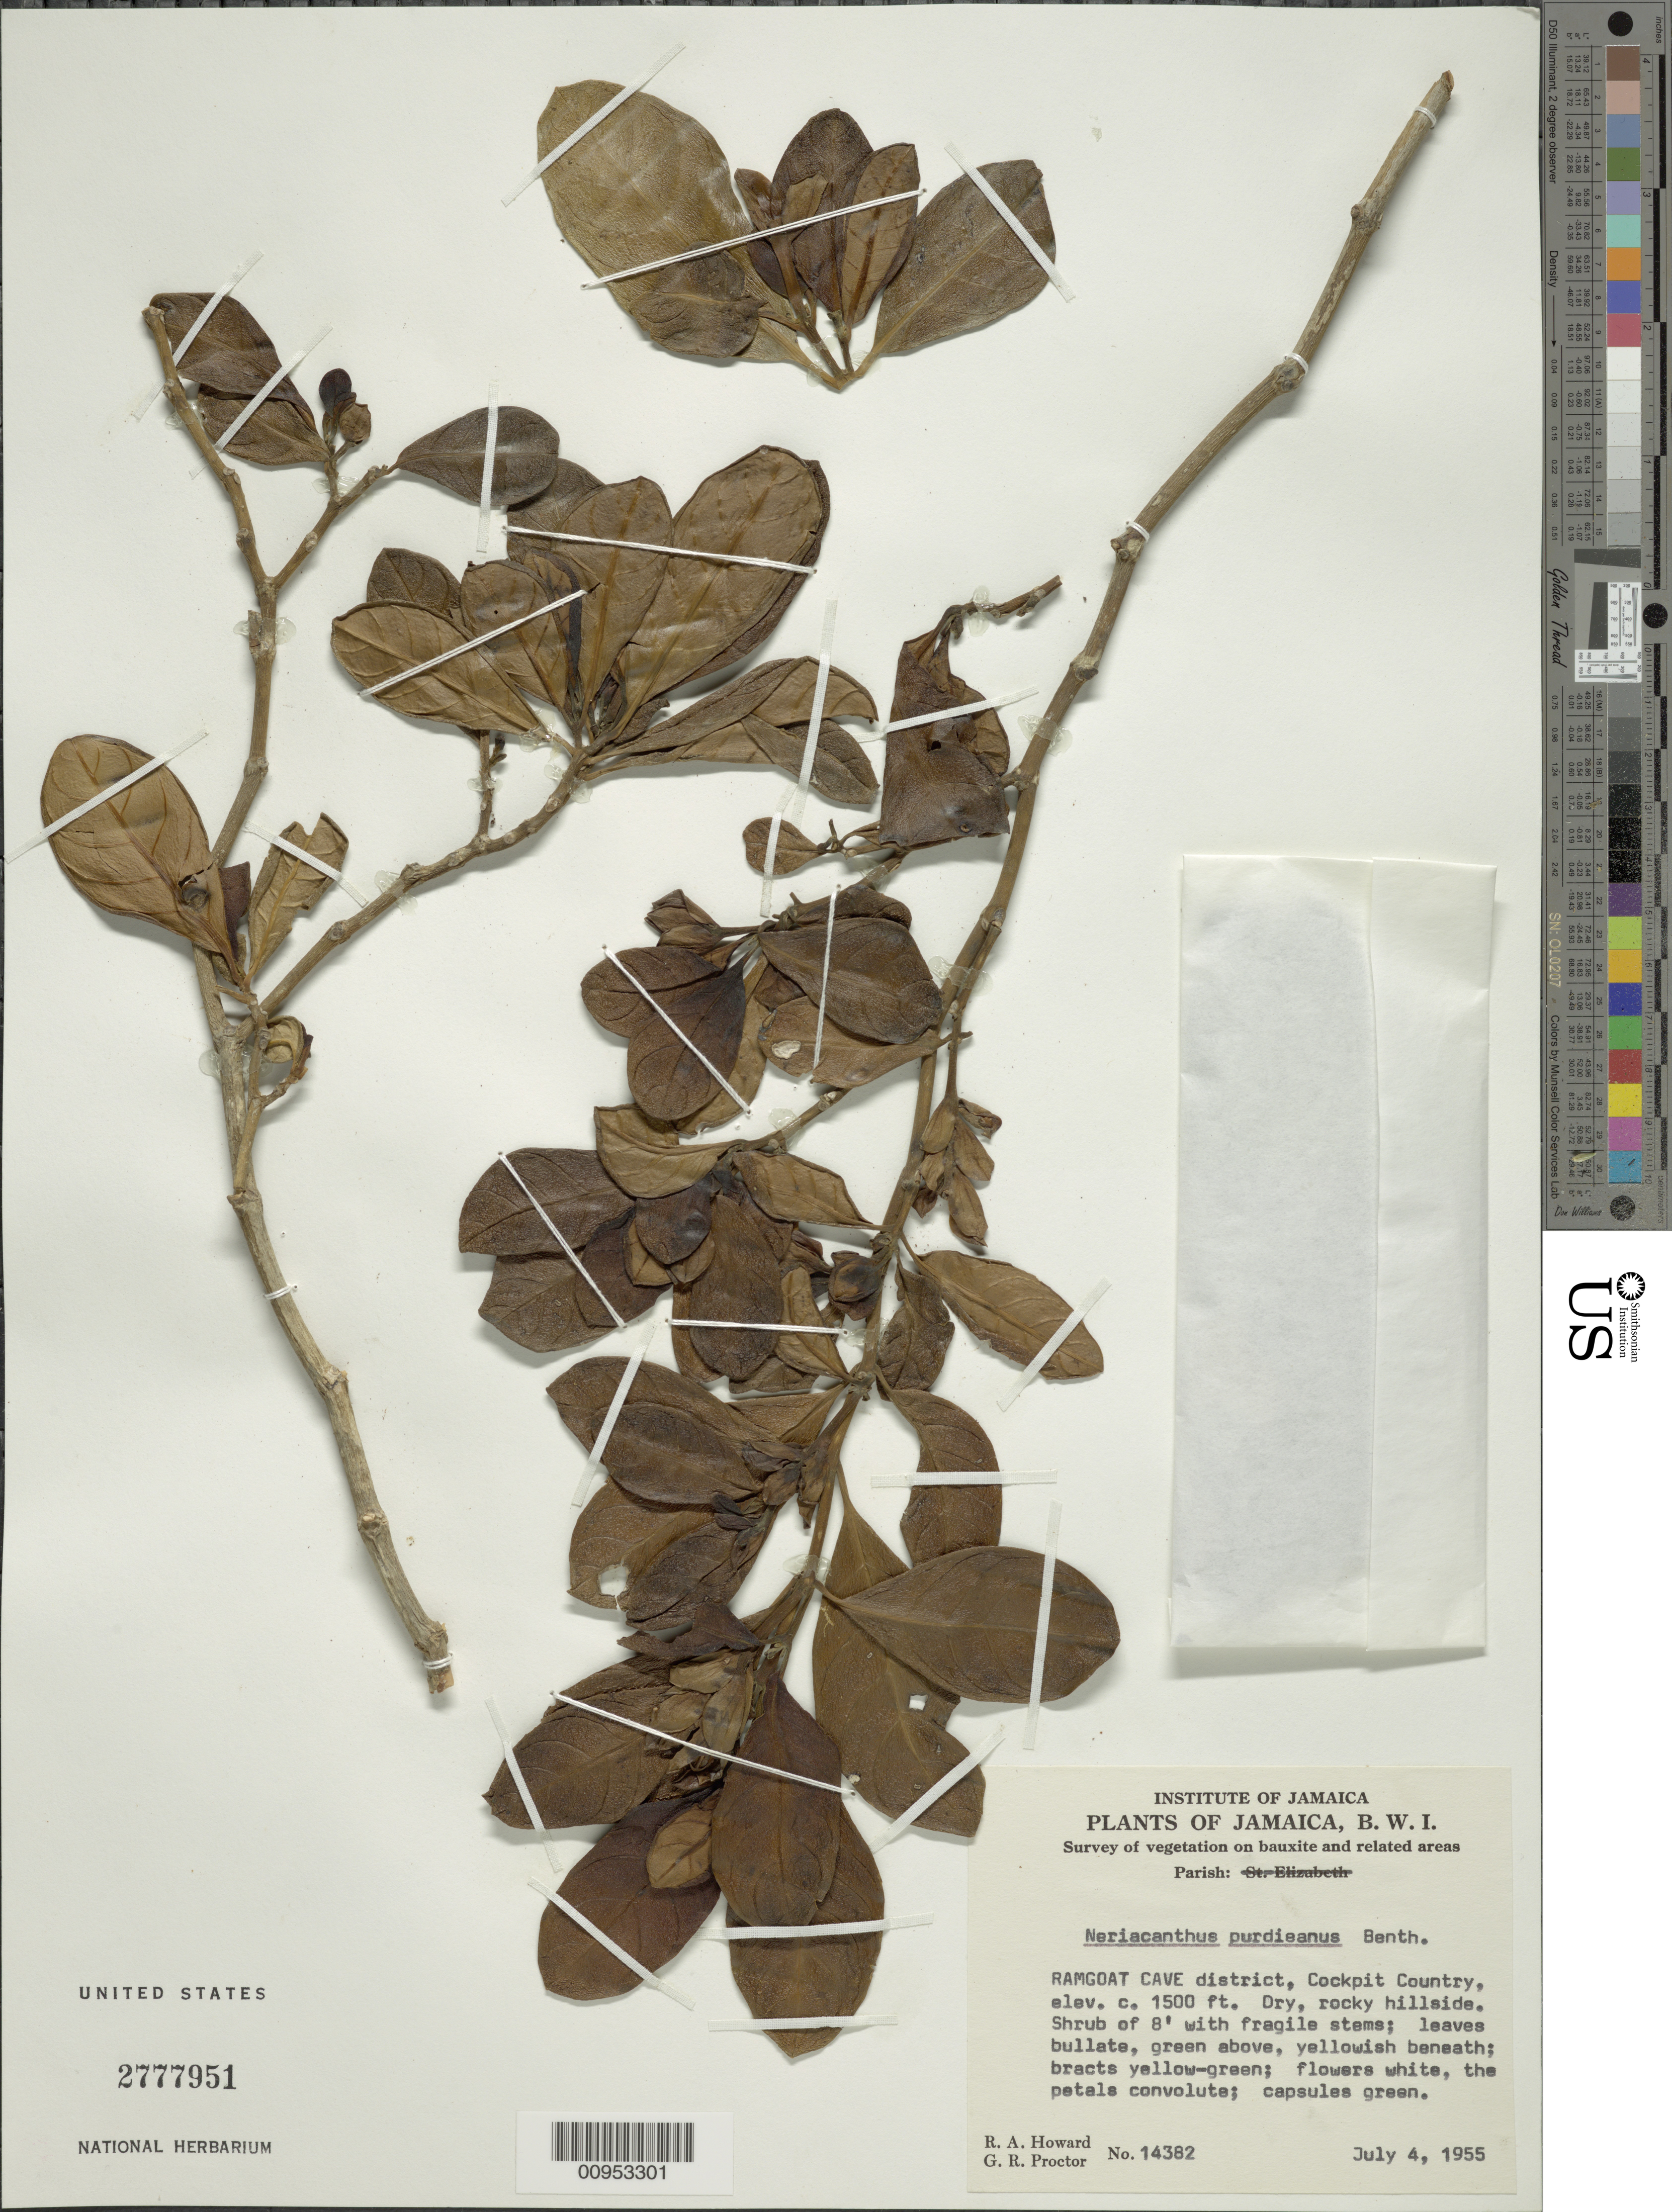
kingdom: Plantae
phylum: Tracheophyta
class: Magnoliopsida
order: Lamiales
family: Acanthaceae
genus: Neriacanthus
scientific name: Neriacanthus purdieanus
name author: Benth.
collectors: R. A. Howard & G. R. Proctor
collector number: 14382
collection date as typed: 04 Jul 1955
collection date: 1955-07-04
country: Jamaica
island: Jamaica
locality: Ramgoat Cave district, Cockpit Country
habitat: Dry, rocky hillside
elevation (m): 457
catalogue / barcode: US 2777951